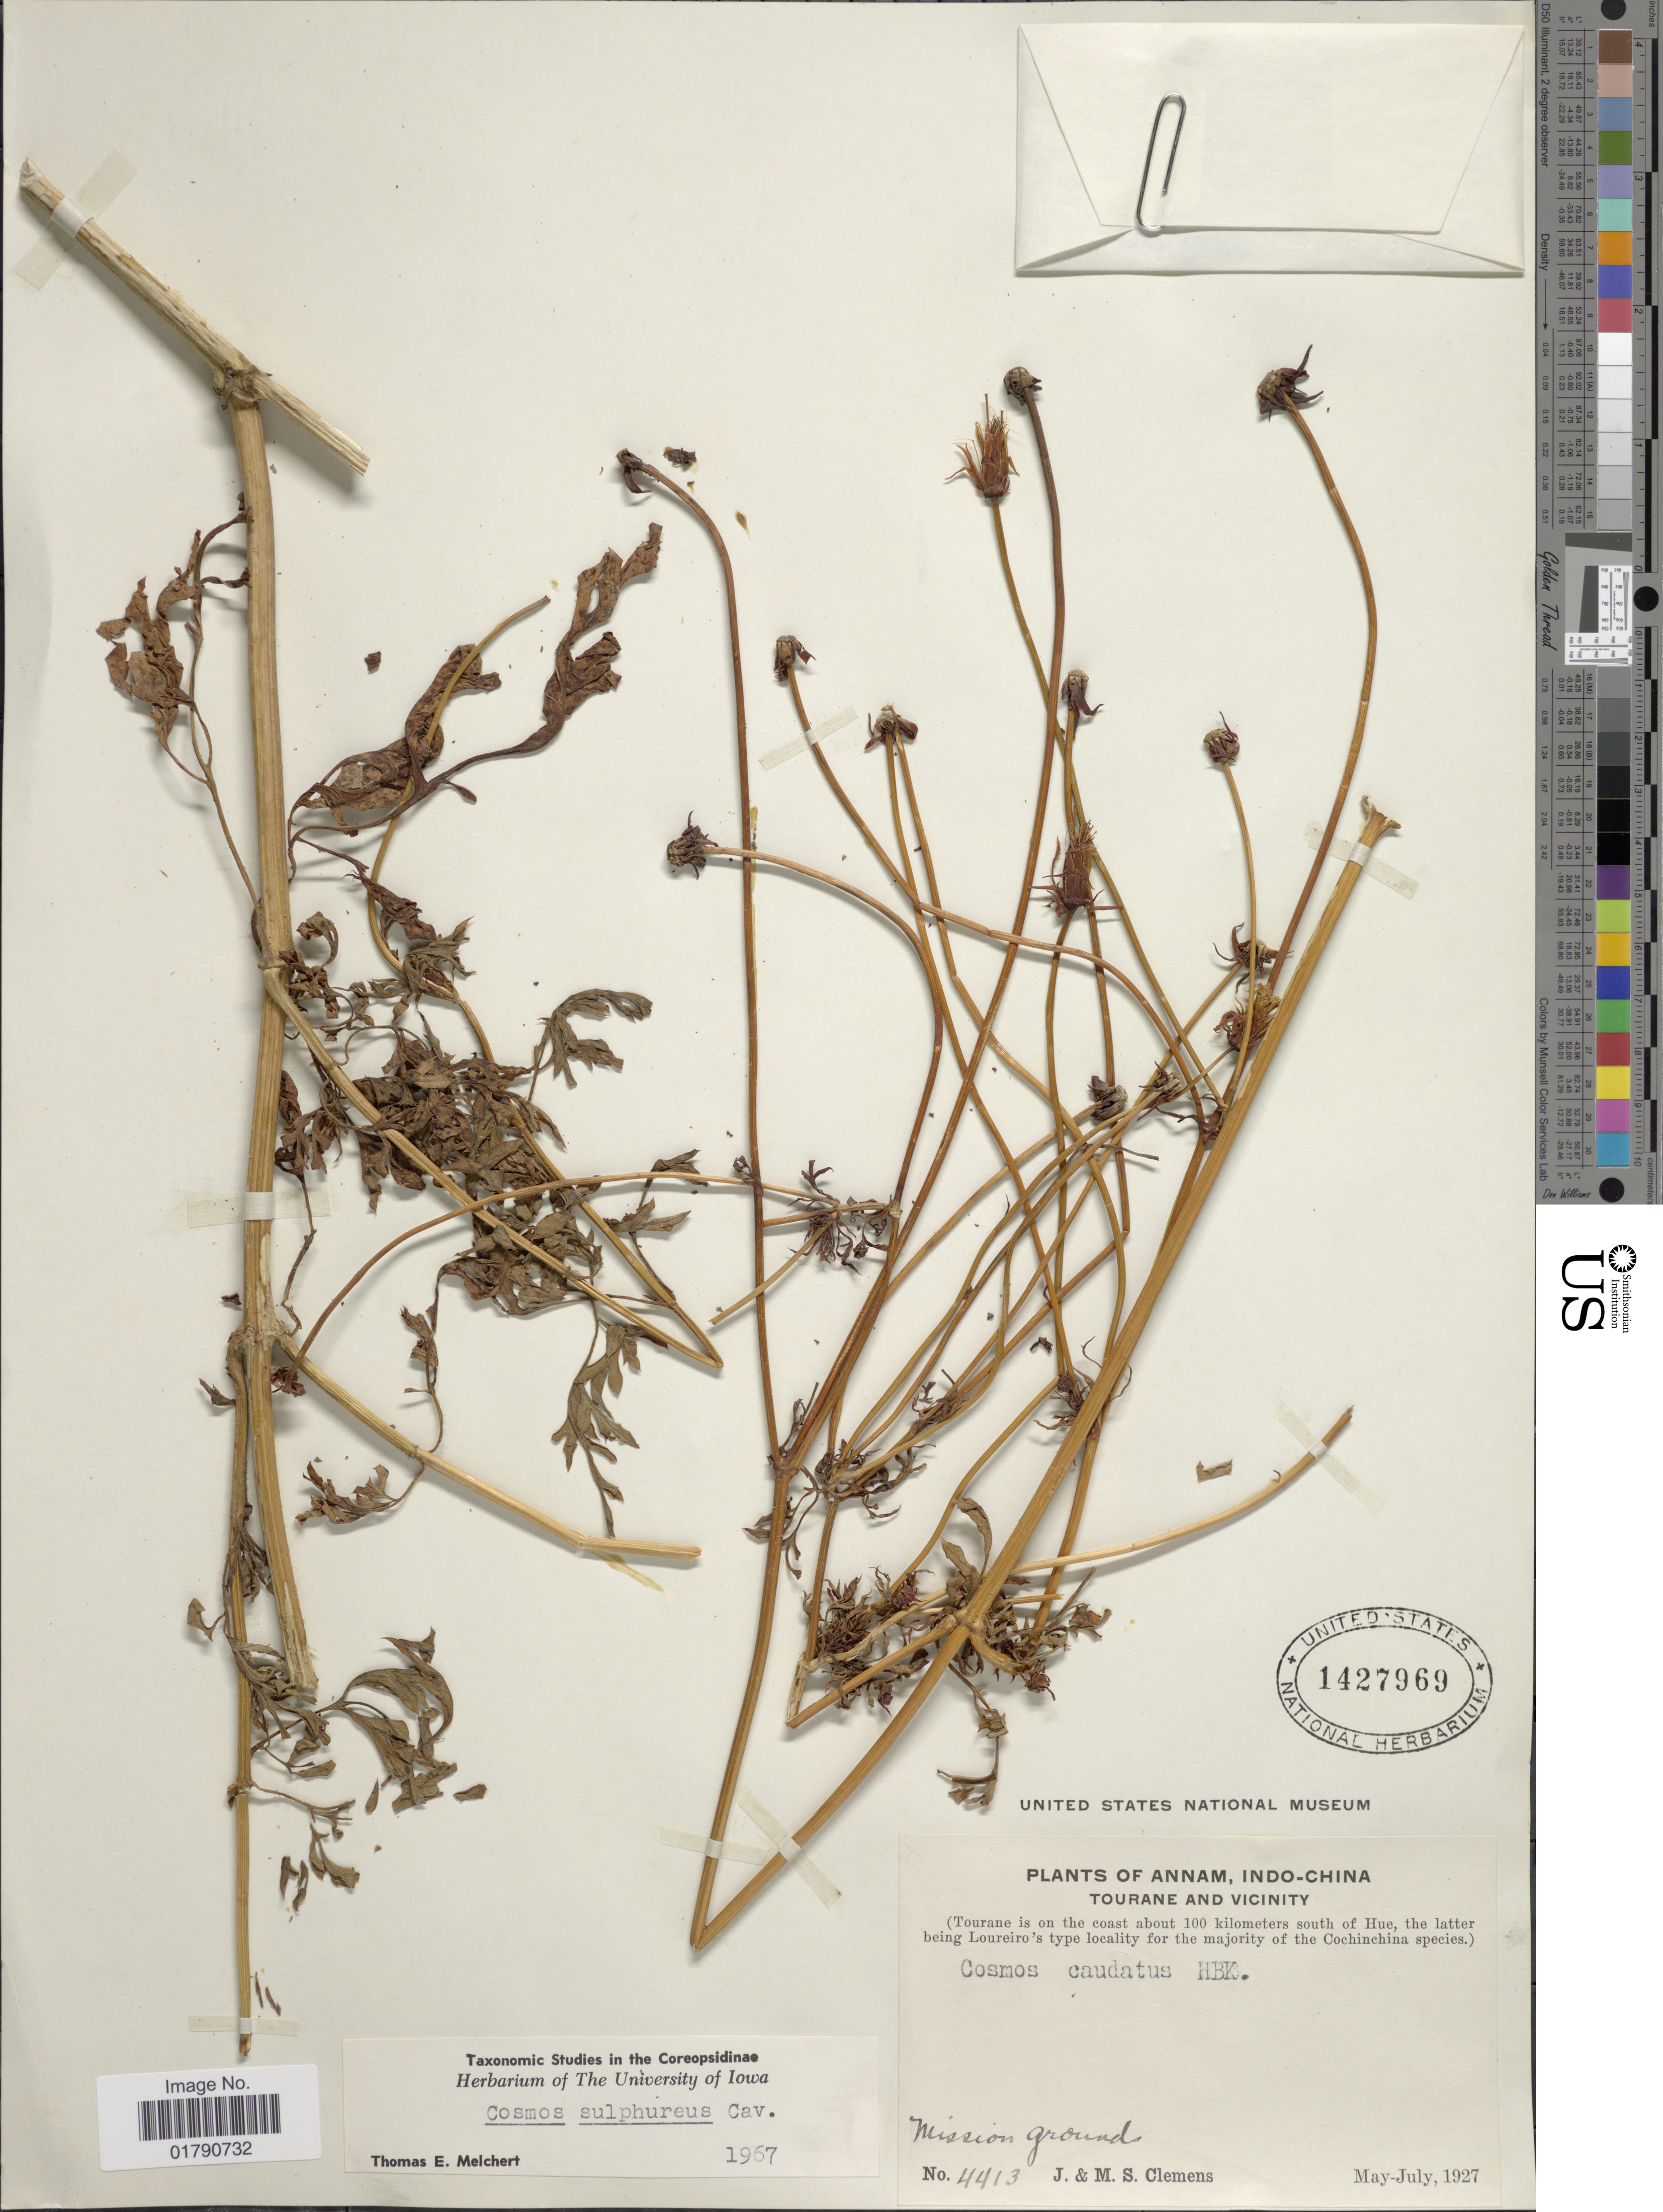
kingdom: Plantae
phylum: Tracheophyta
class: Magnoliopsida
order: Asterales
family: Asteraceae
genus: Cosmos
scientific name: Cosmos sulphureus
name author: Cav.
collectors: J. Clemens & M. S. Clemens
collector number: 4413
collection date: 1927-05/1927-07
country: Vietnam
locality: Annam, Indo-China, Tourane and Vicinity, Mission ground (Tourane is on the coast about 100 kilometers south of Hue, the latter being Loureiro's type locality for the majority of the Cochinchina species)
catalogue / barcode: US 1427969